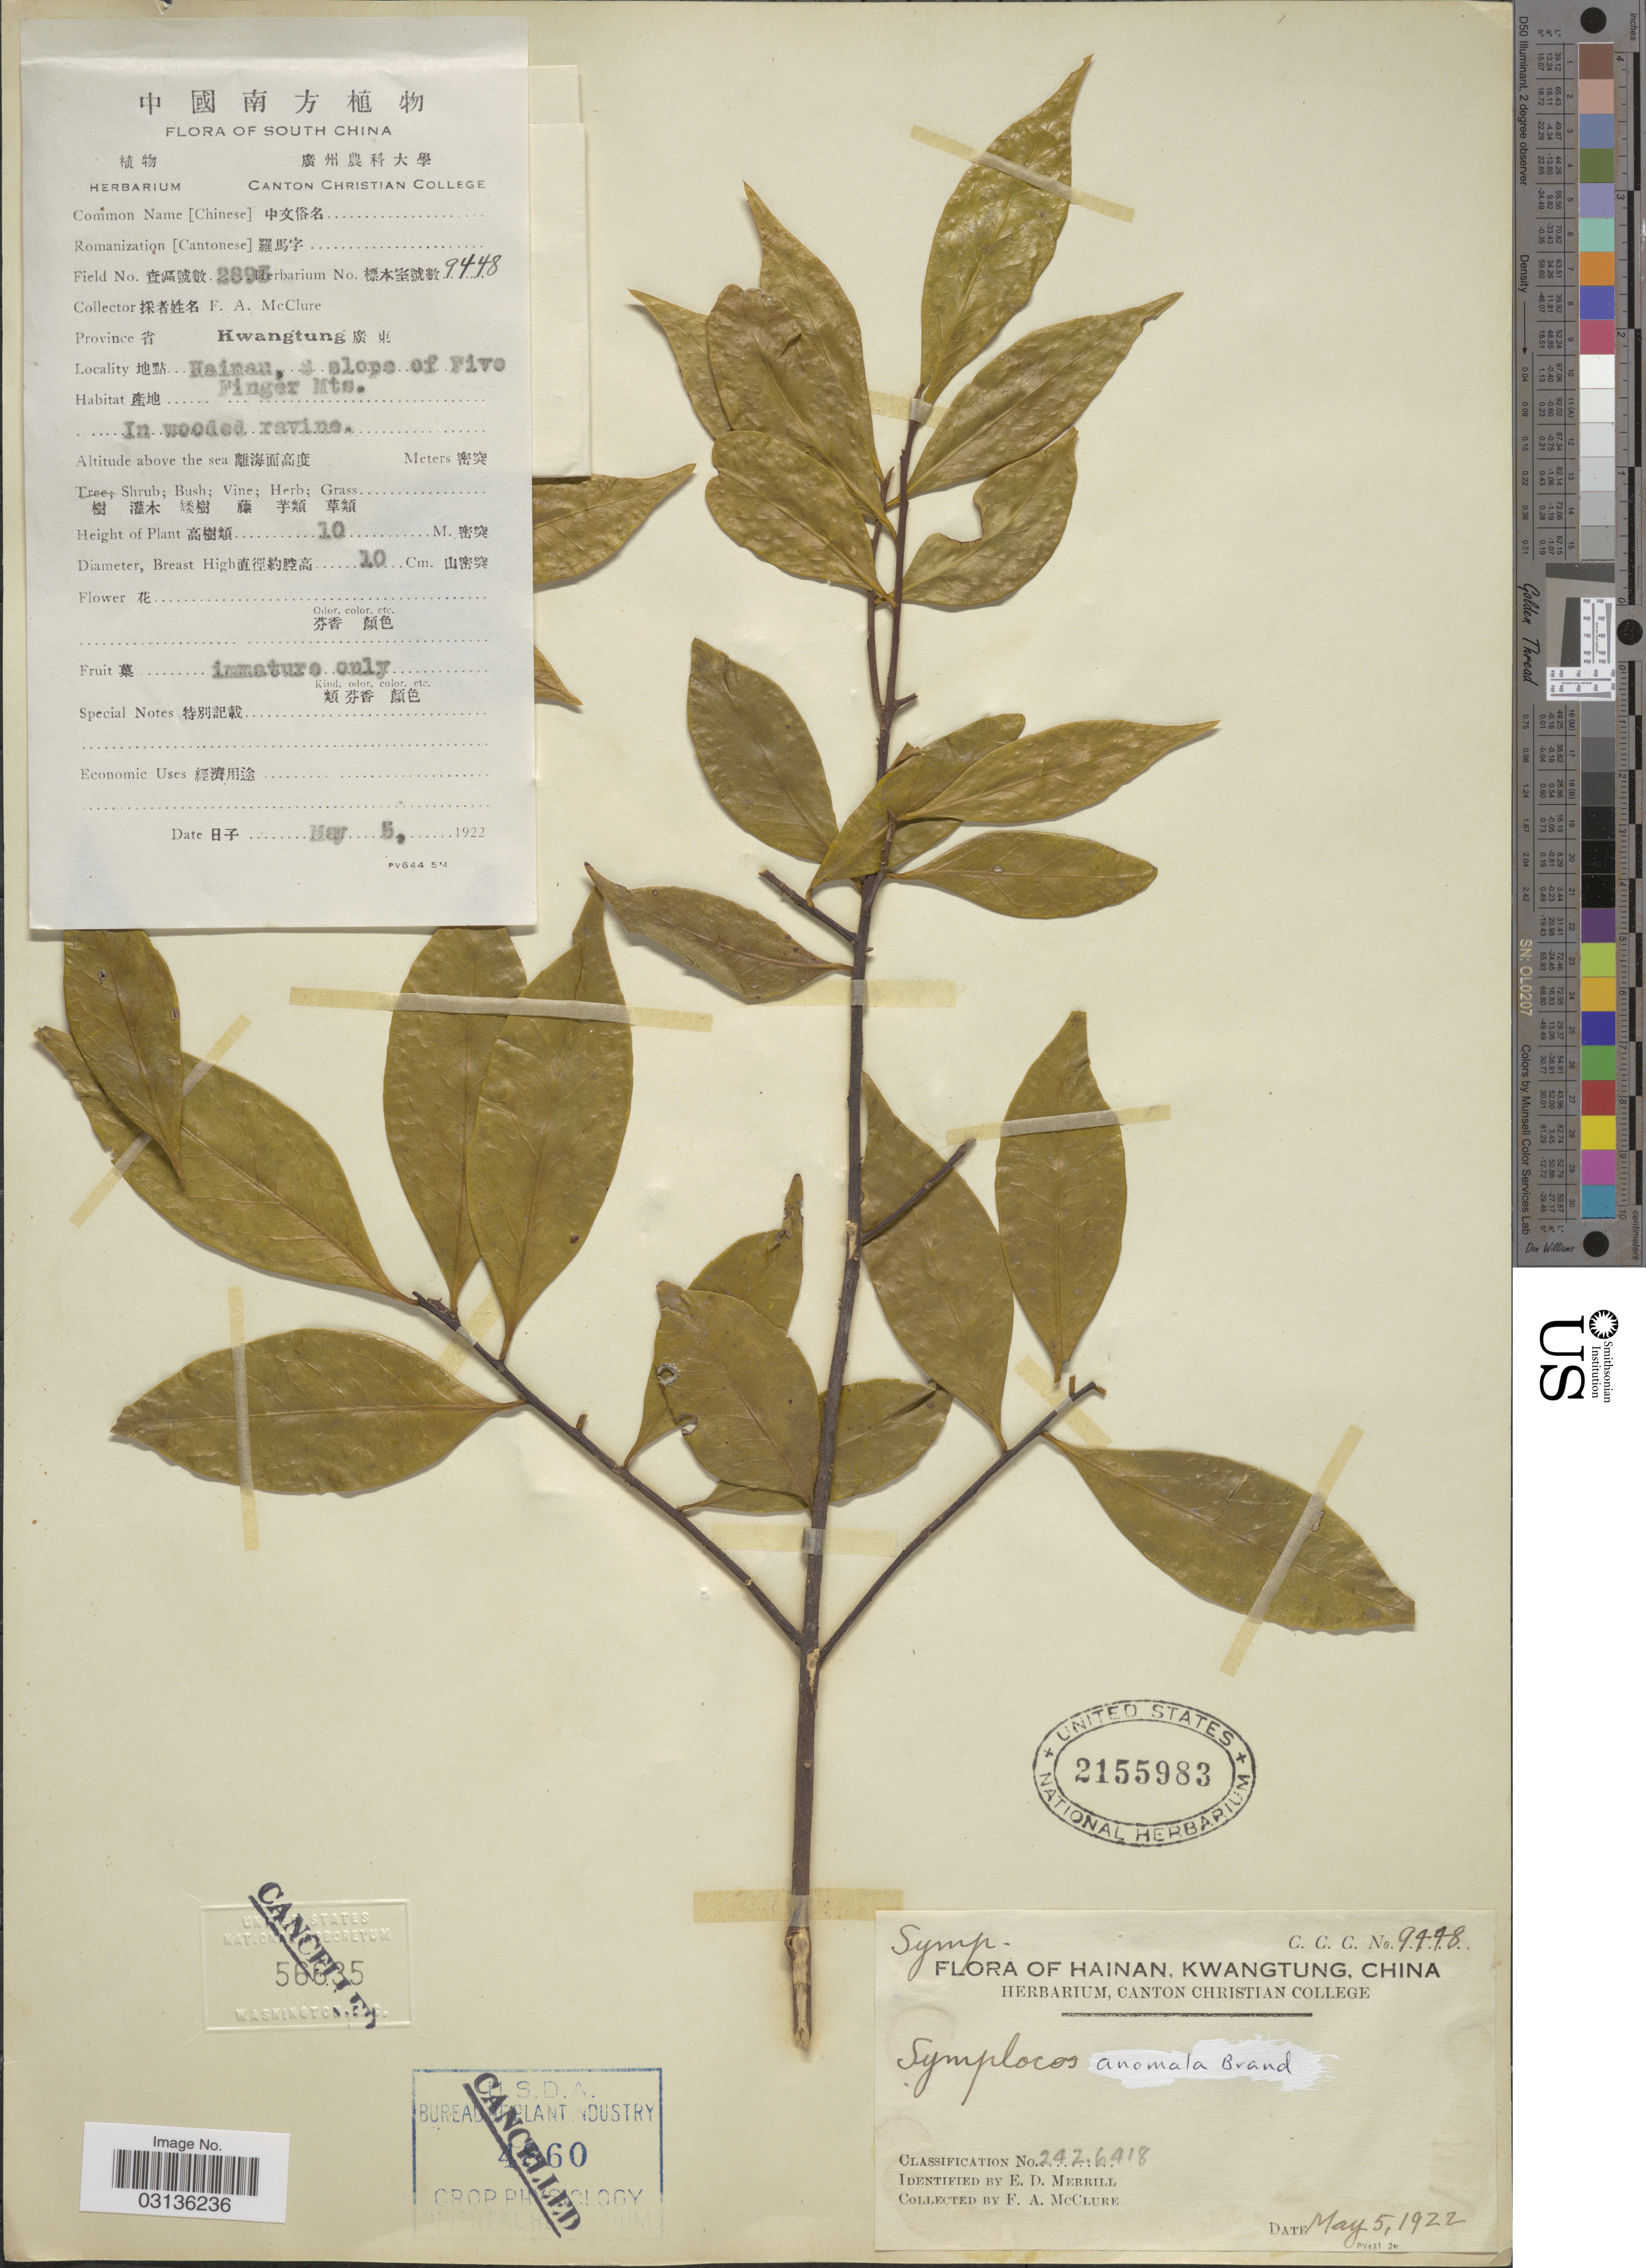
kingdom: Plantae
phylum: Tracheophyta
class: Magnoliopsida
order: Ericales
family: Symplocaceae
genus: Symplocos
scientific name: Symplocos anomala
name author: Brand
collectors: F. A. McClure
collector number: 2893/9448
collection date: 1922-05-05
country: China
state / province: Guangdong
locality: South China. Province Kwangtung. Hainan, S slope of Five Finger Mts.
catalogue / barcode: US 2155983